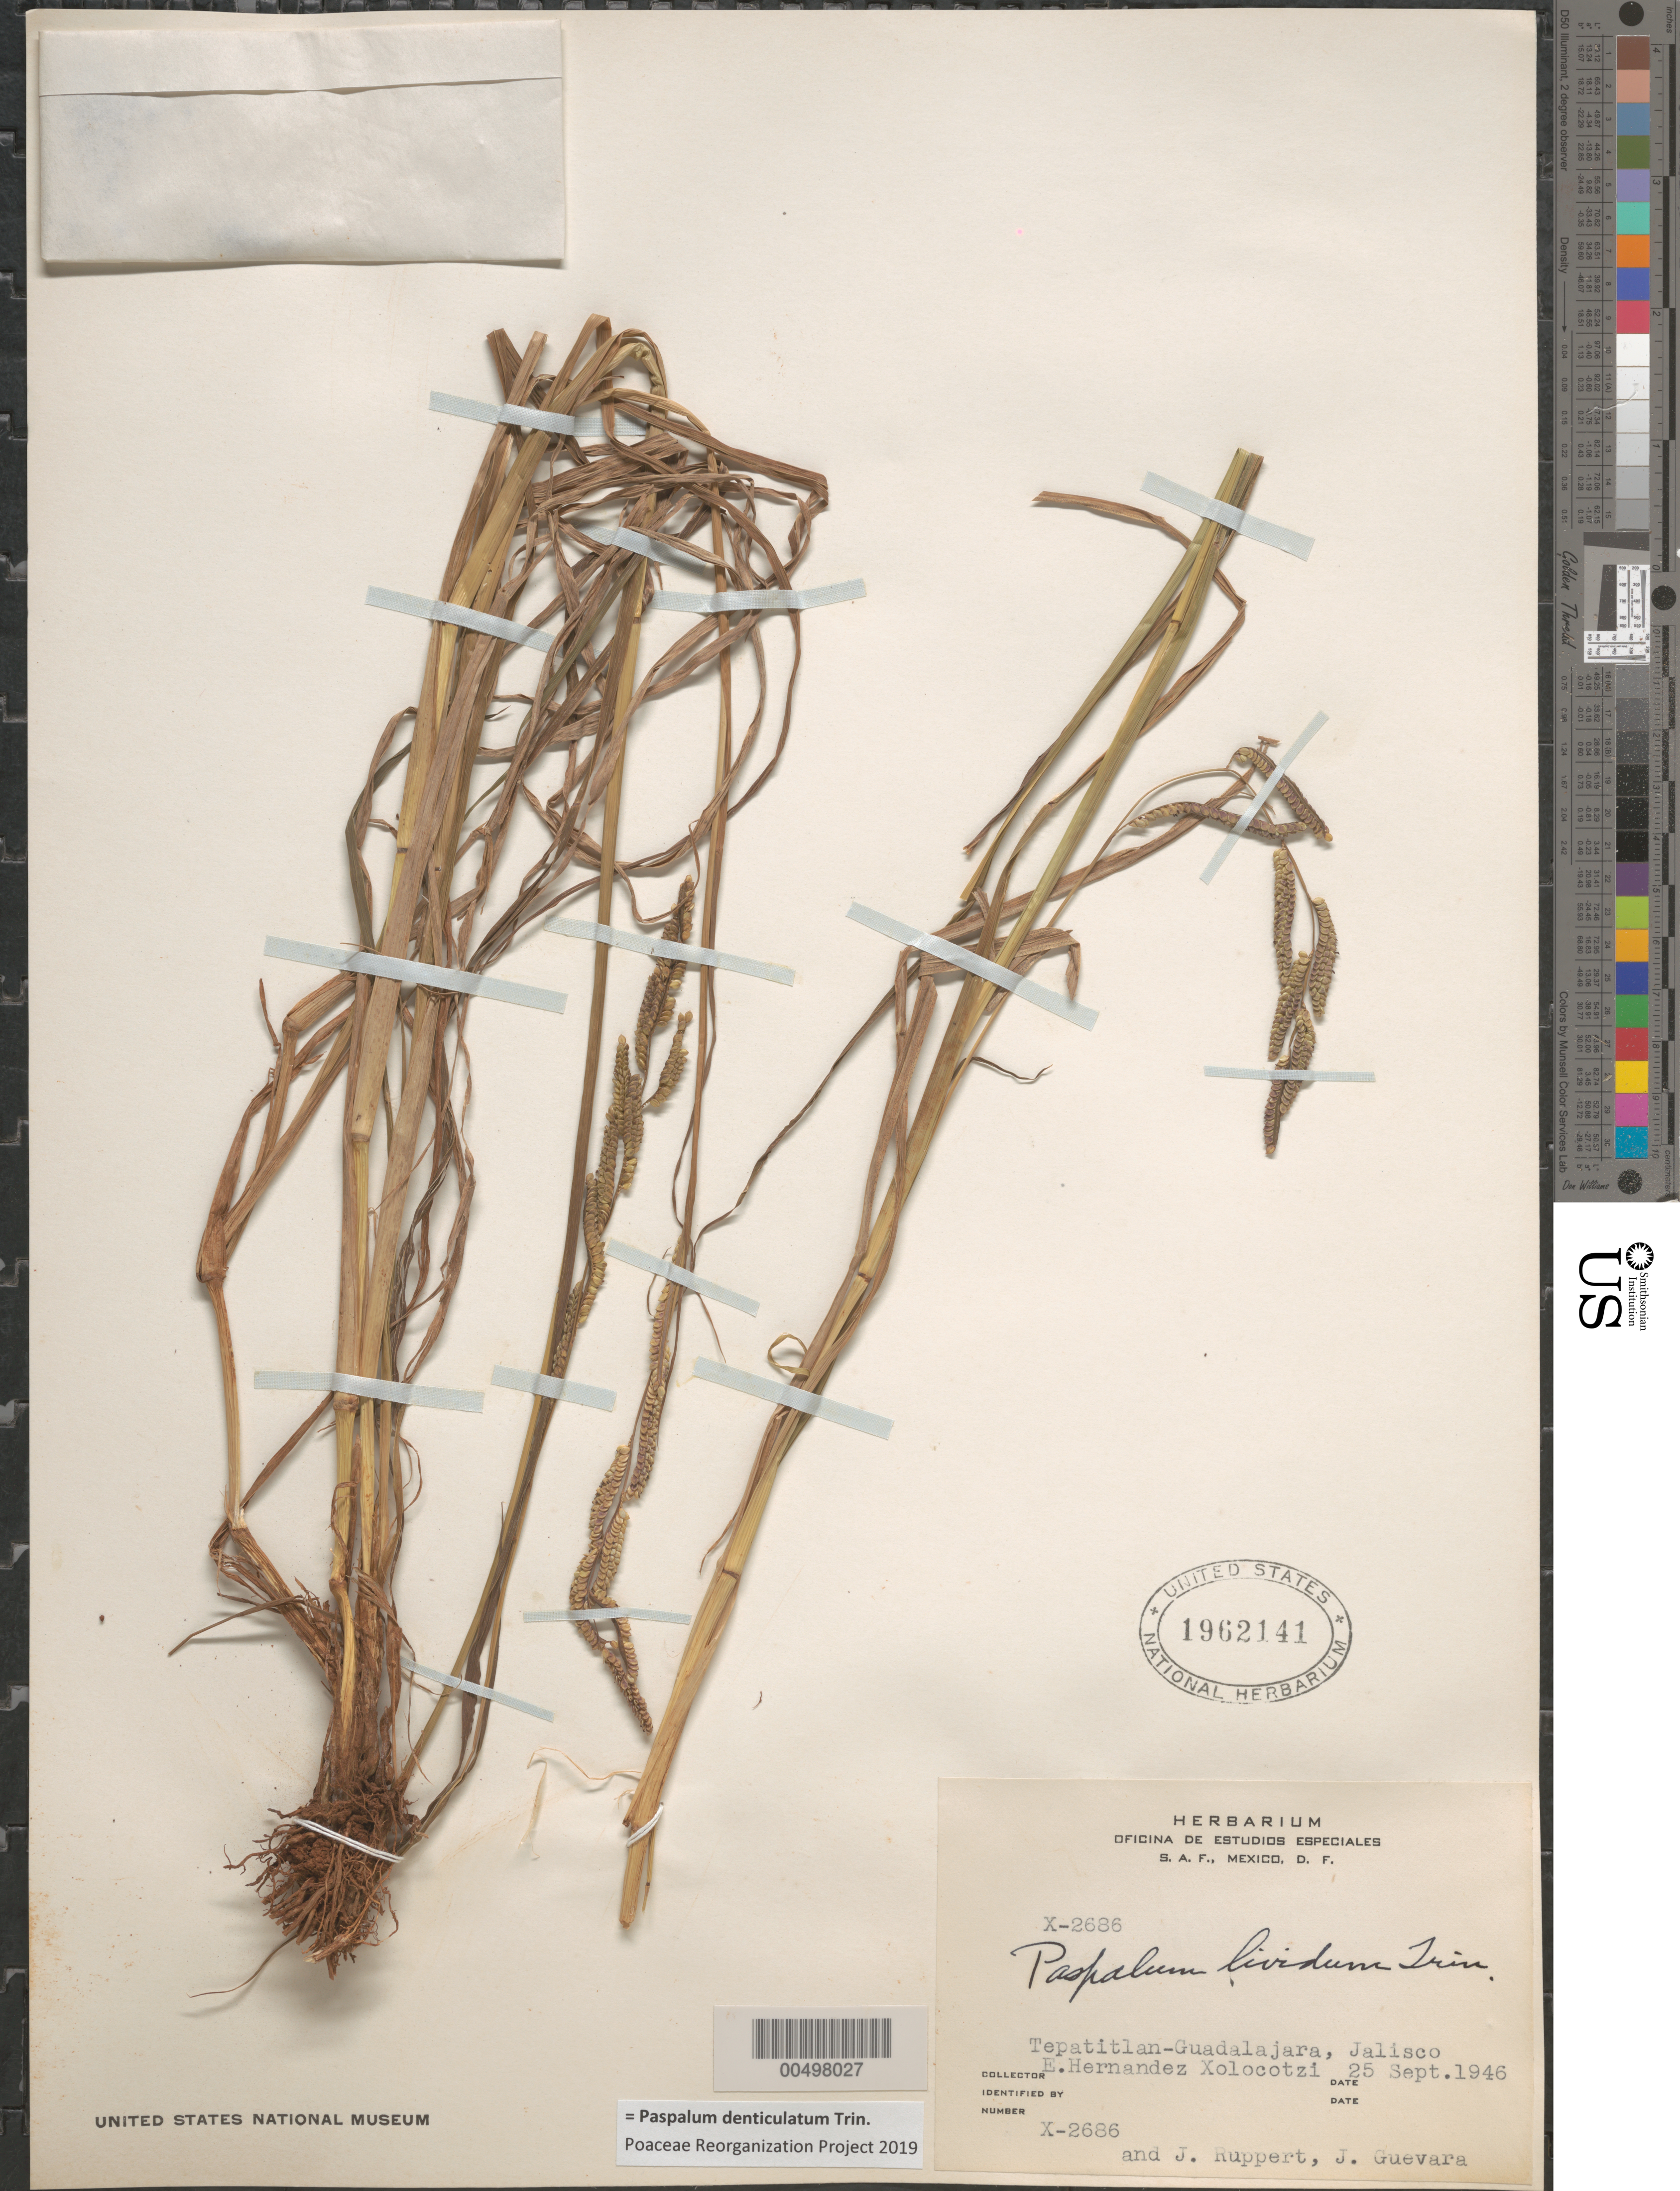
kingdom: Plantae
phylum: Tracheophyta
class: Liliopsida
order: Poales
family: Poaceae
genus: Paspalum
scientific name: Paspalum lividum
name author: Trin. in Schltdl.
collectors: E. I. Hernández-X., J. Ruppert & J. Guevara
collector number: X-2686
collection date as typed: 25 Sep 1946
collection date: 1946-09-25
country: Mexico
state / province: Jalisco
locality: Tepatitlan-Guadalajara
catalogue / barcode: US 1962141